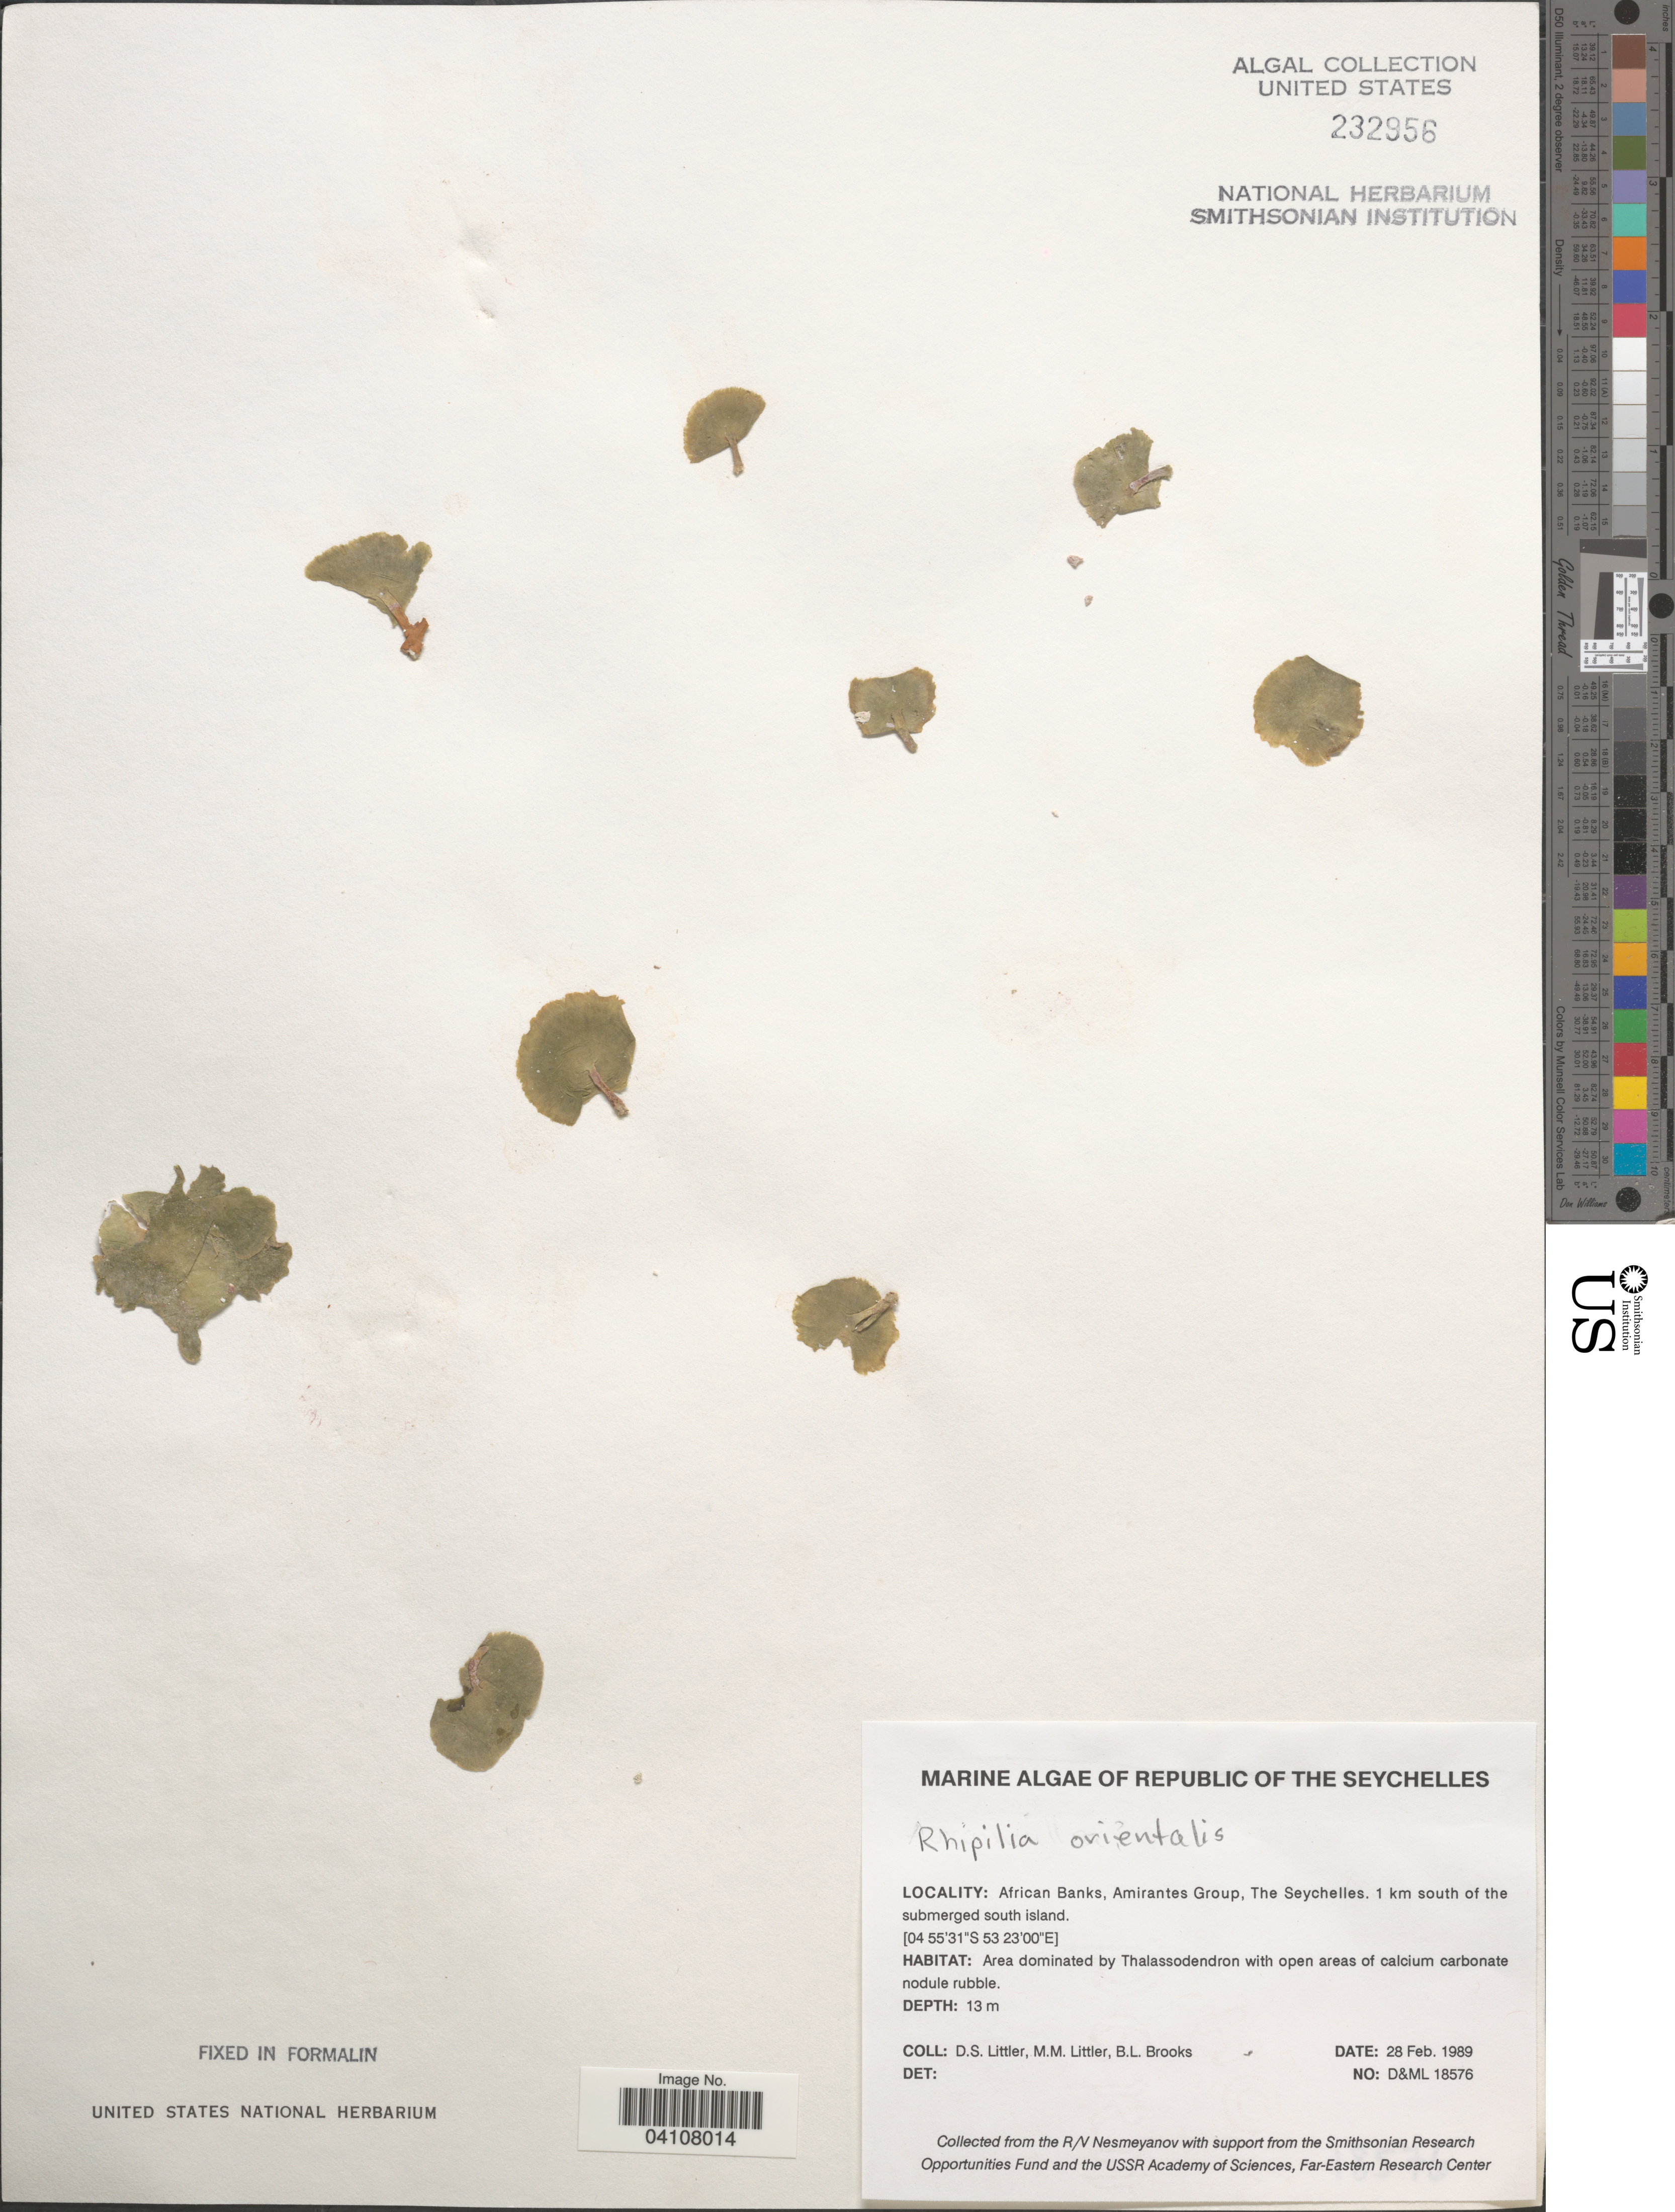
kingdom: Plantae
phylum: Chlorophyta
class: Ulvophyceae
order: Bryopsidales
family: Halimedaceae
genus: Kraftalia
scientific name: Kraftalia orientalis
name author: (A. Gepp & E. Gepp) Lagourgue & Payri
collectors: D. S. Littler & B. Brooks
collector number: D&ML18576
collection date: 1989-02-28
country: Seychelles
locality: Republic of the Seychelles. African Banks, Amirantes Group. 1 km south of the submerged south island.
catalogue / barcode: US 232956